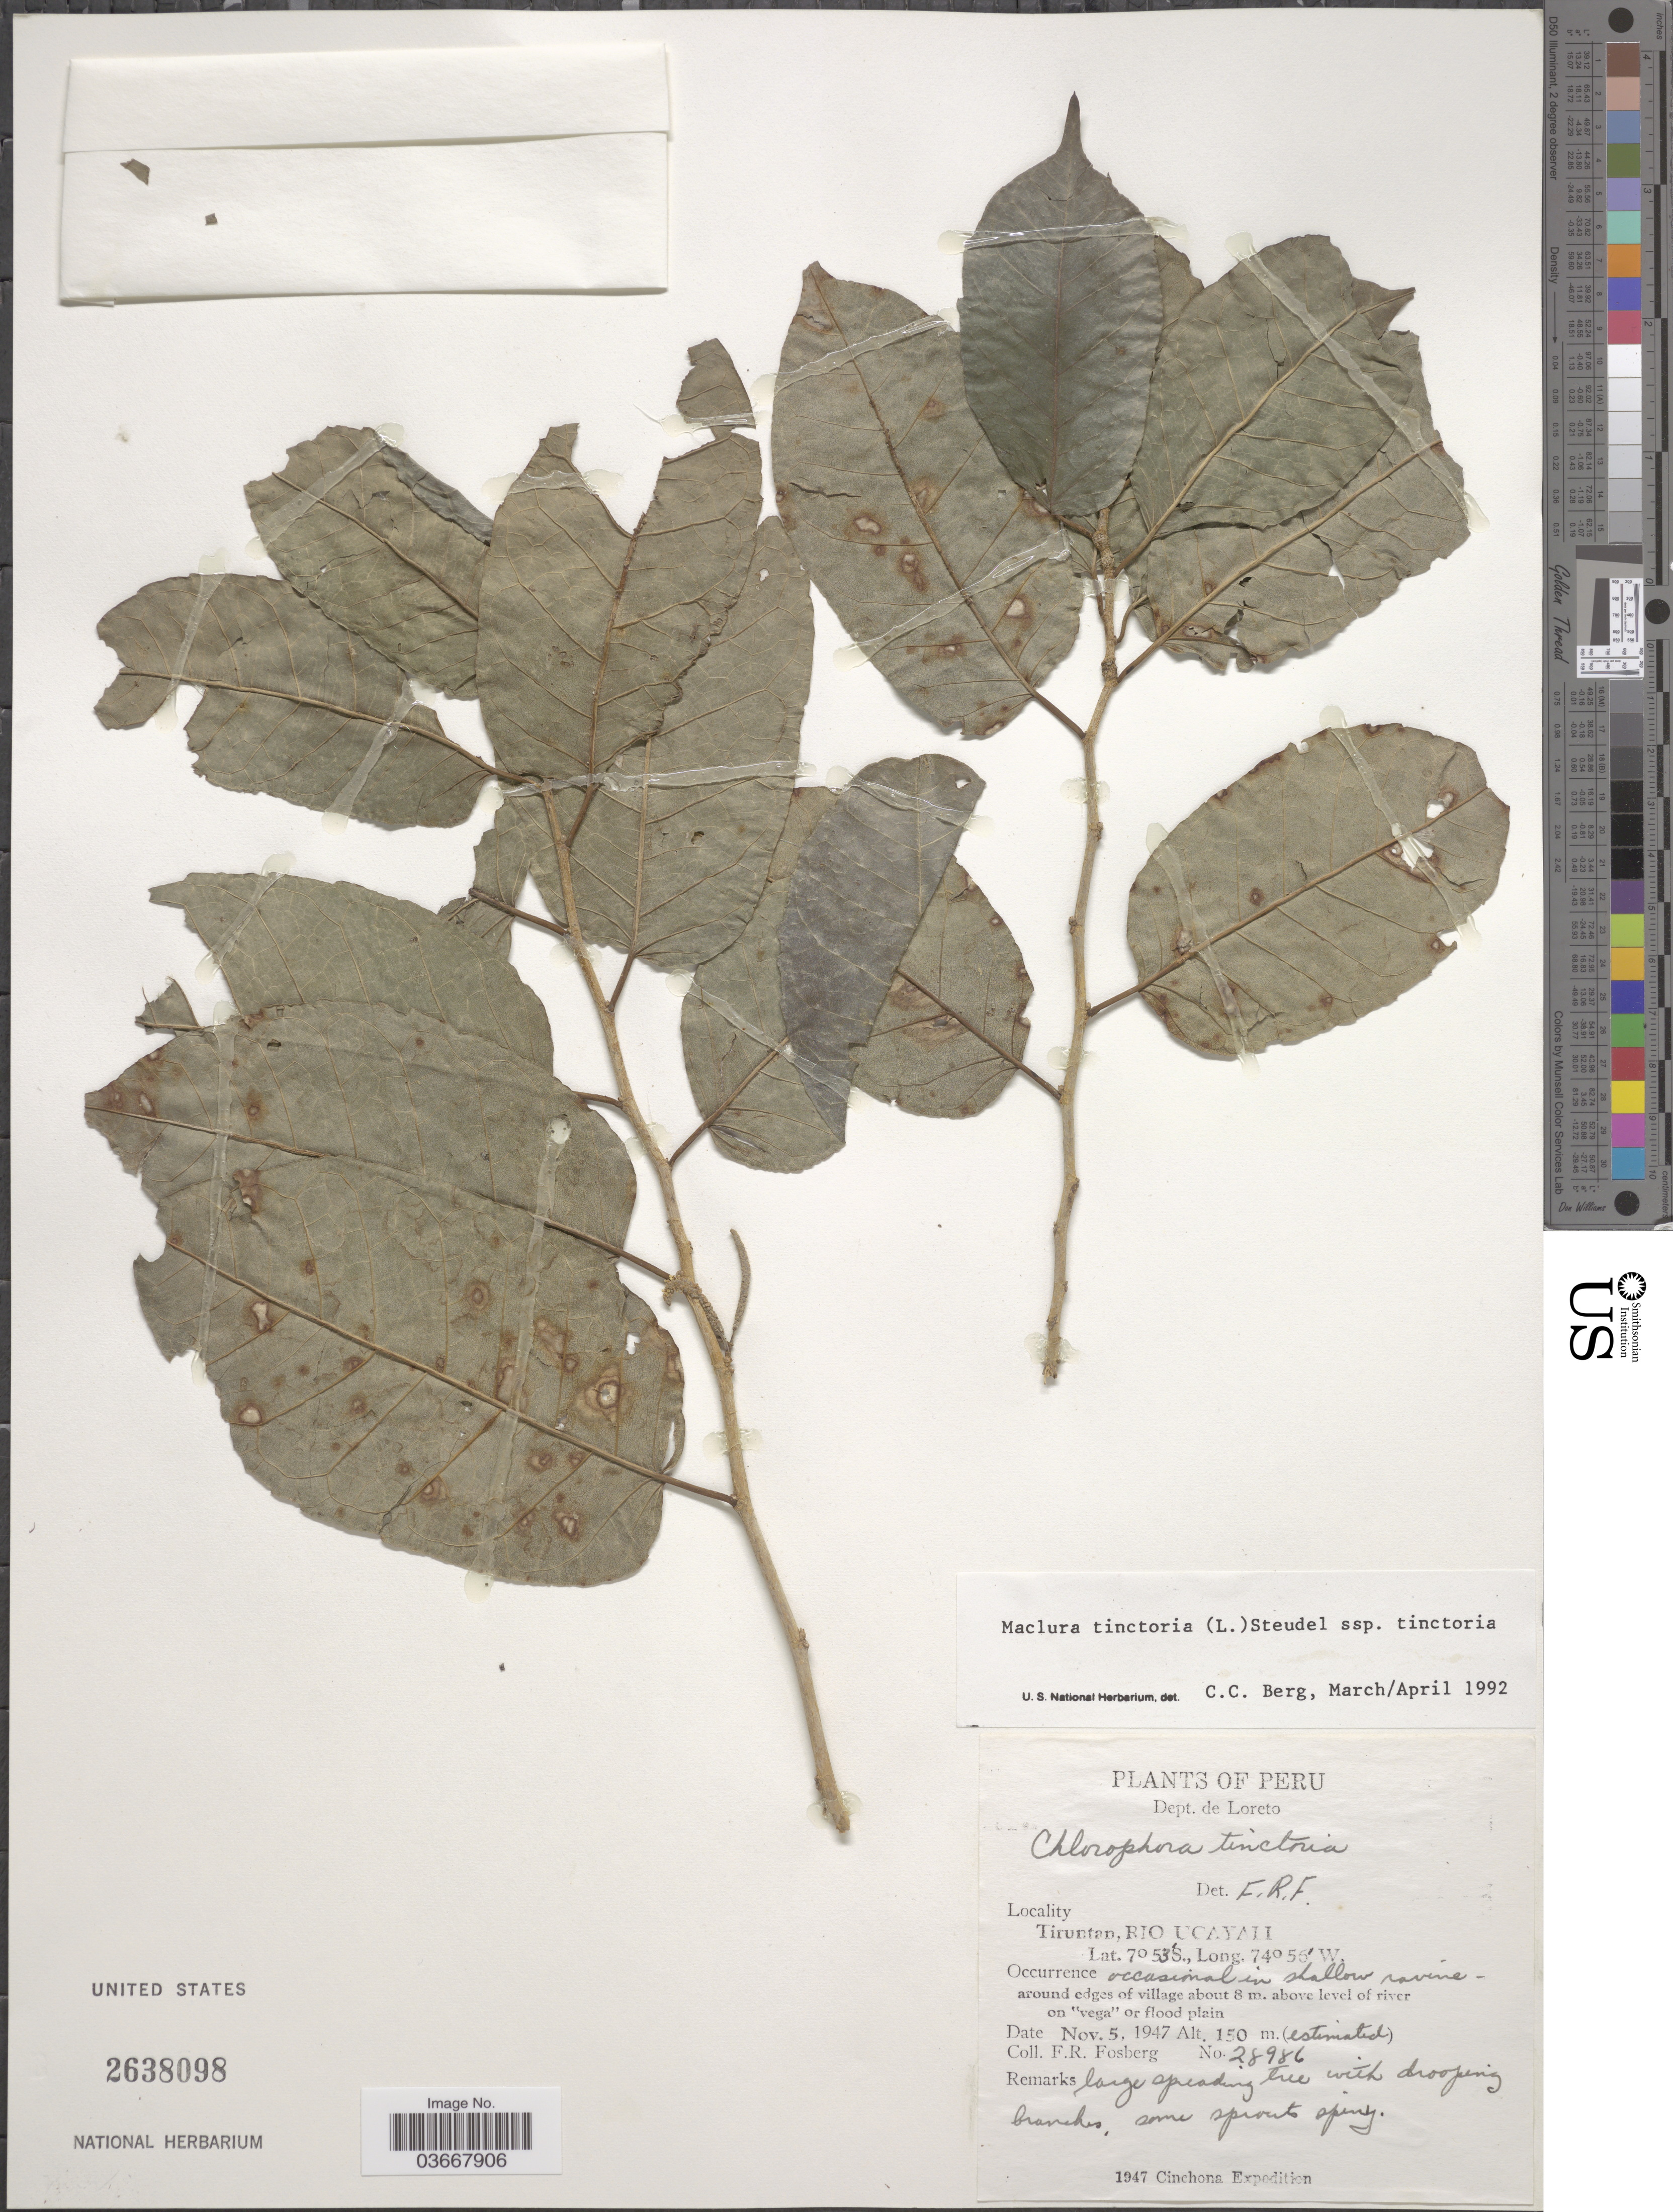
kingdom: Plantae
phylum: Tracheophyta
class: Magnoliopsida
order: Rosales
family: Moraceae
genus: Maclura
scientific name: Maclura tinctoria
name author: (L.) D. Don ex Steud.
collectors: F. R. Fosberg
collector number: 28986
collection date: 1947-11-05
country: Peru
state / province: Loreto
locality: Dept. de Loreto. Tiruntan, Rio Ucayali. Around edges of village about 8 m. above level of river.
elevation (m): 150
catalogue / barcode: US 2638098